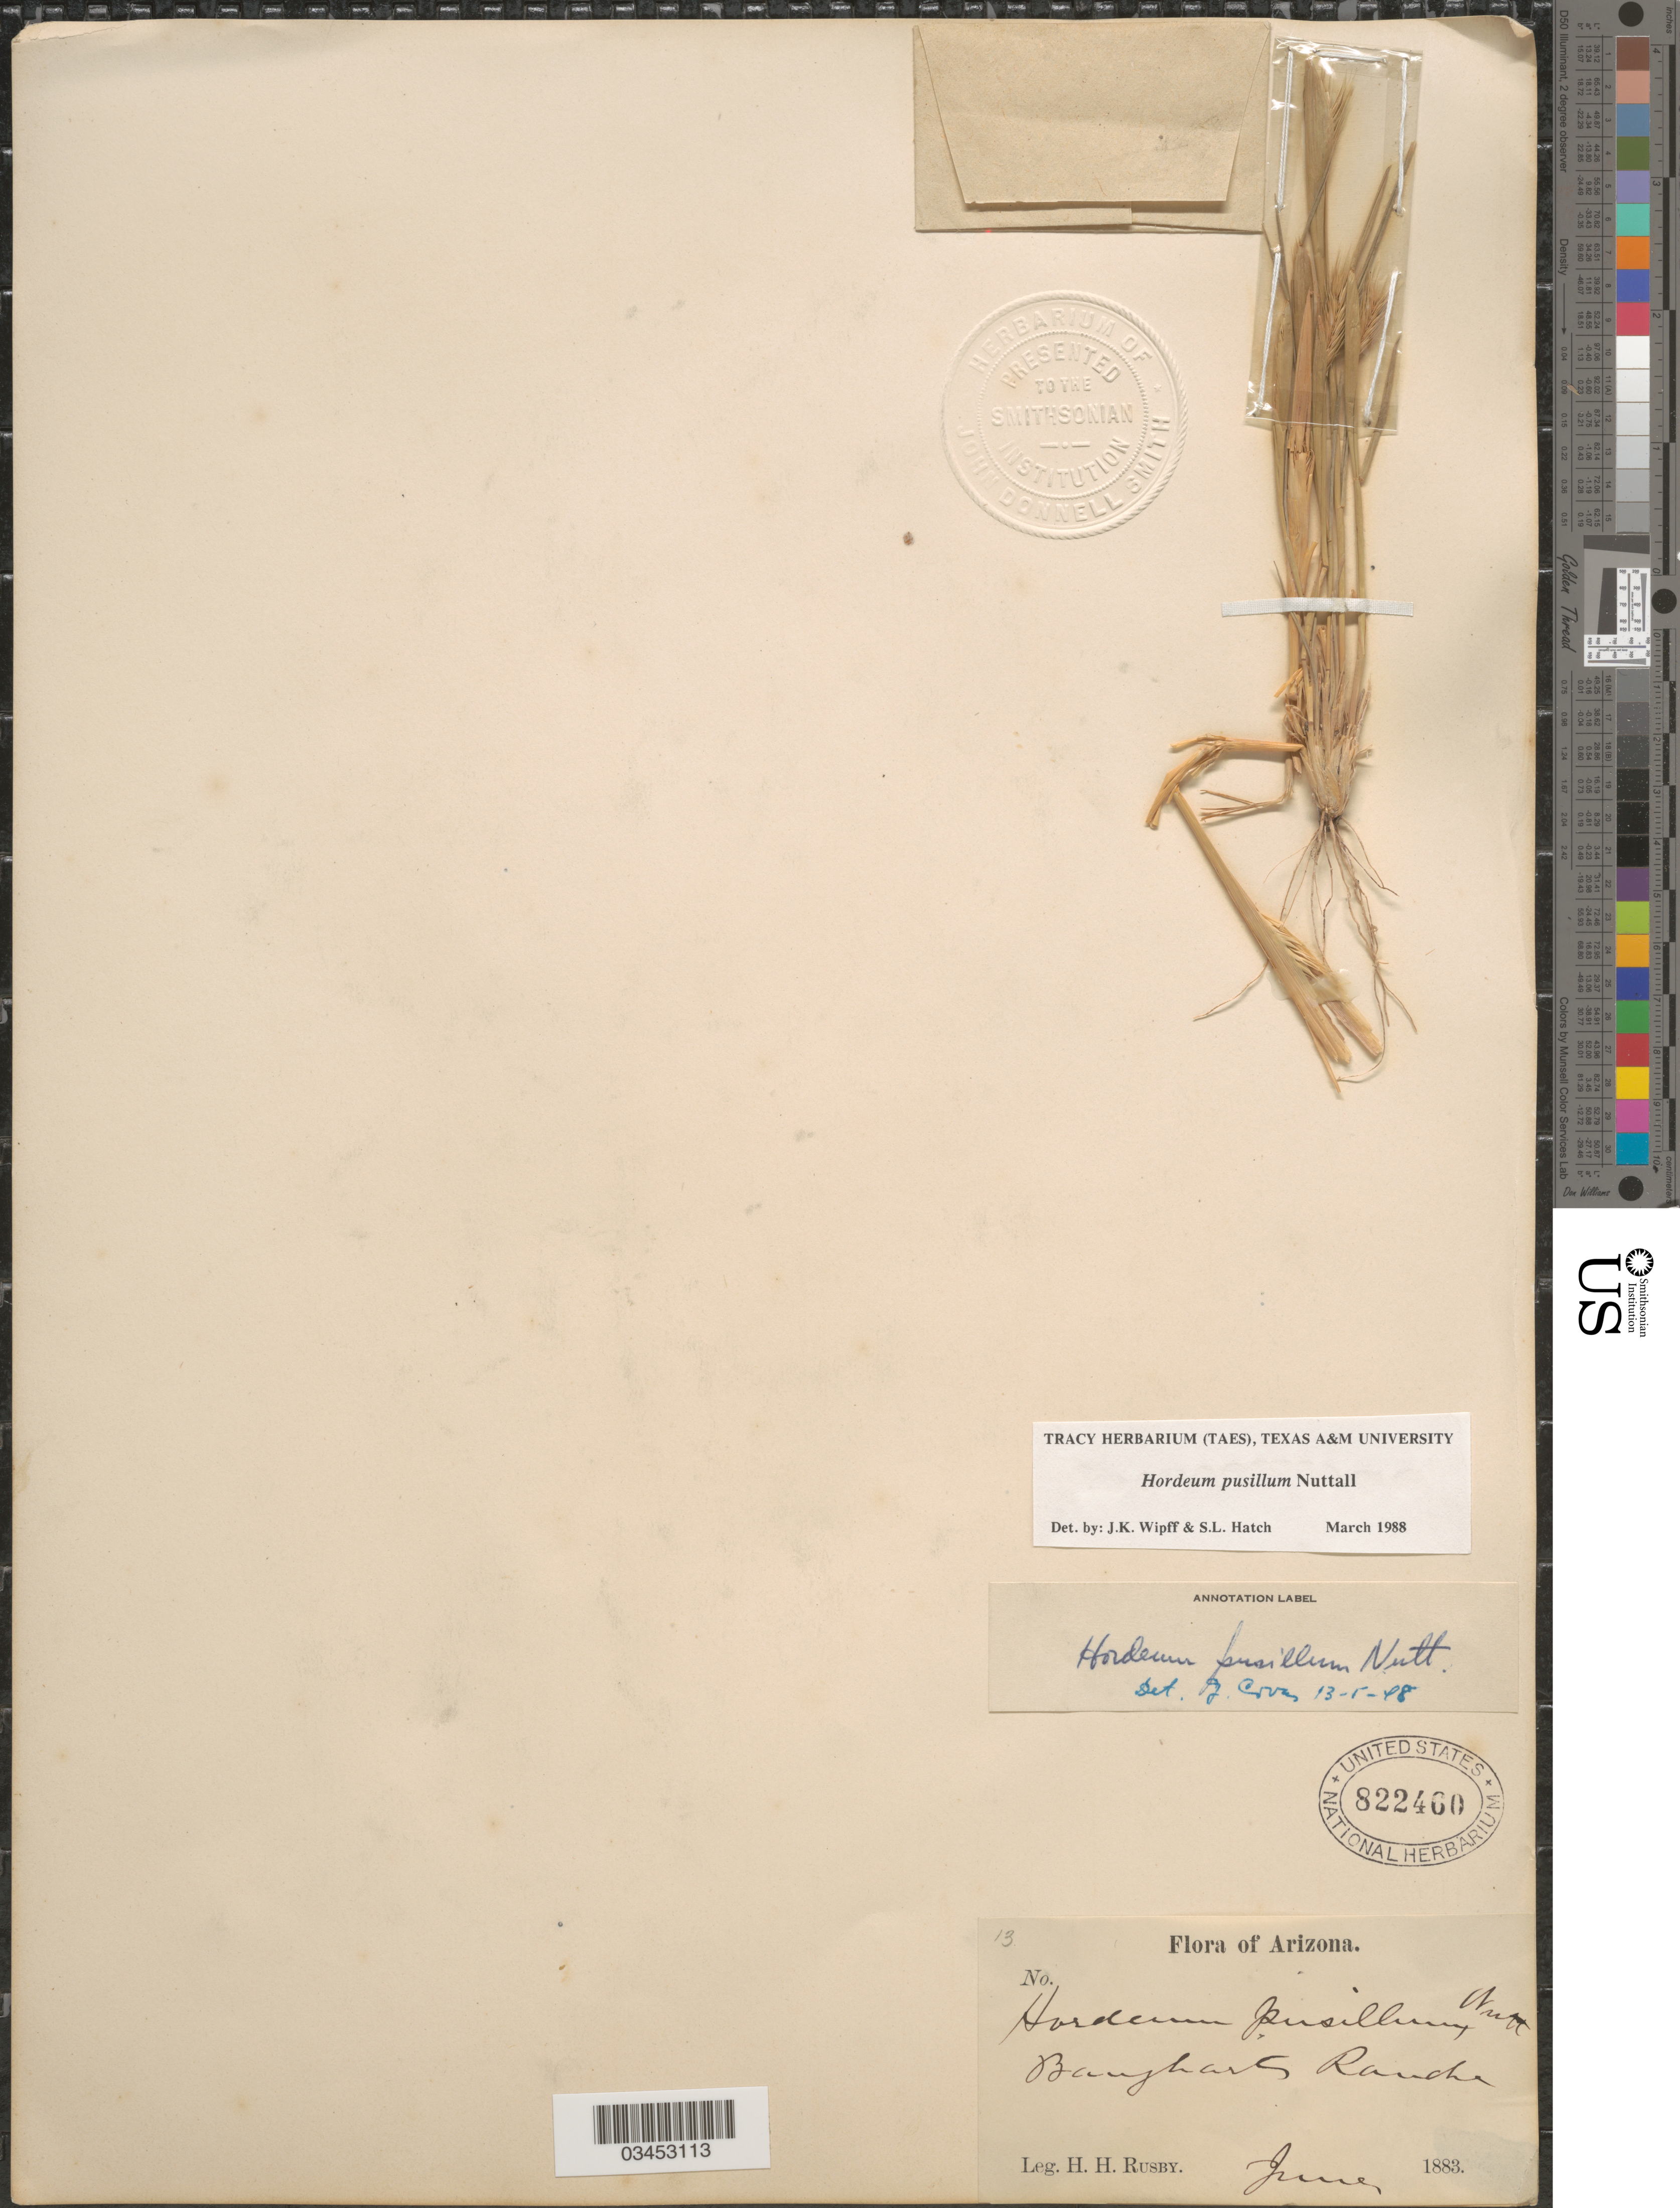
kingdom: Plantae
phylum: Tracheophyta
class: Liliopsida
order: Poales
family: Poaceae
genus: Hordeum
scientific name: Hordeum pusillum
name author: Nutt.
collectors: H. H. Rusby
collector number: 13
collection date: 1883-06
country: United States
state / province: Arizona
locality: Bangharts Ranche.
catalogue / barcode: US 822460